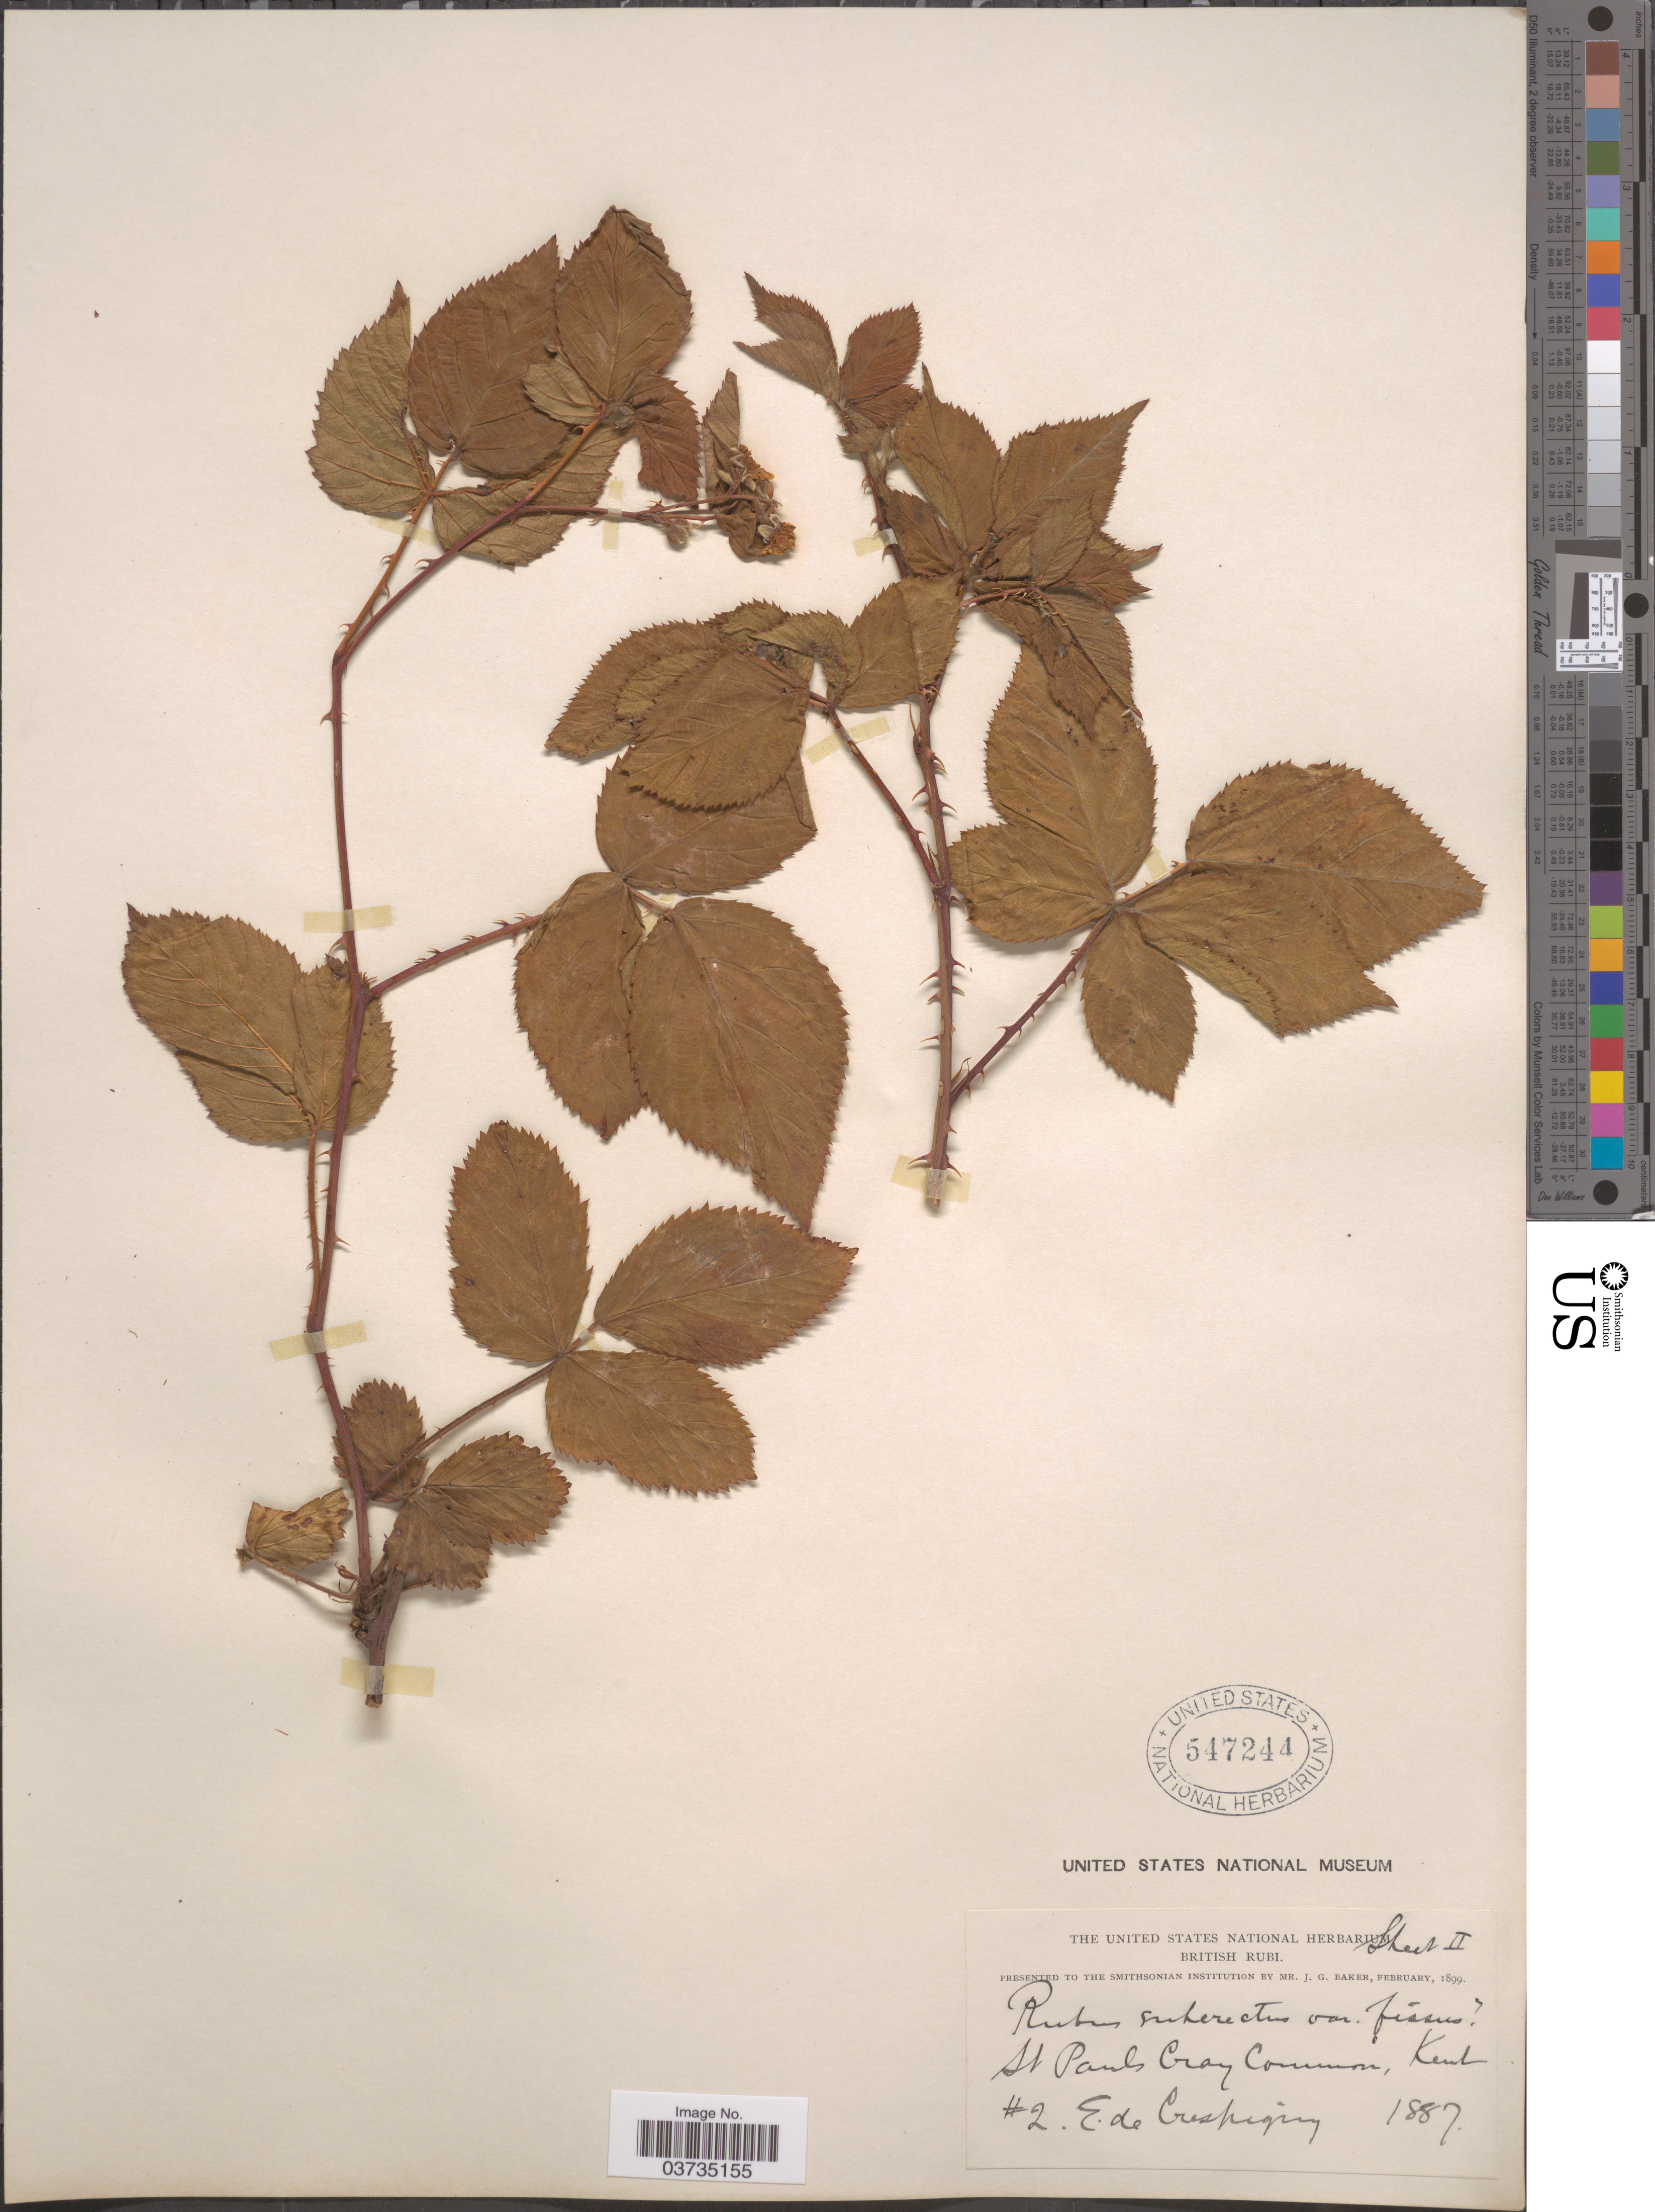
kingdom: Plantae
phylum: Tracheophyta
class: Magnoliopsida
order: Rosales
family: Rosaceae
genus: Rubus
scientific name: Rubus suberectus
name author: G. Anderson ex Sm.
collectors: E. de Crespigny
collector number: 2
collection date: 1887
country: United Kingdom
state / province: England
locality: St. Pauls Cray. Kent.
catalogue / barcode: US 547244